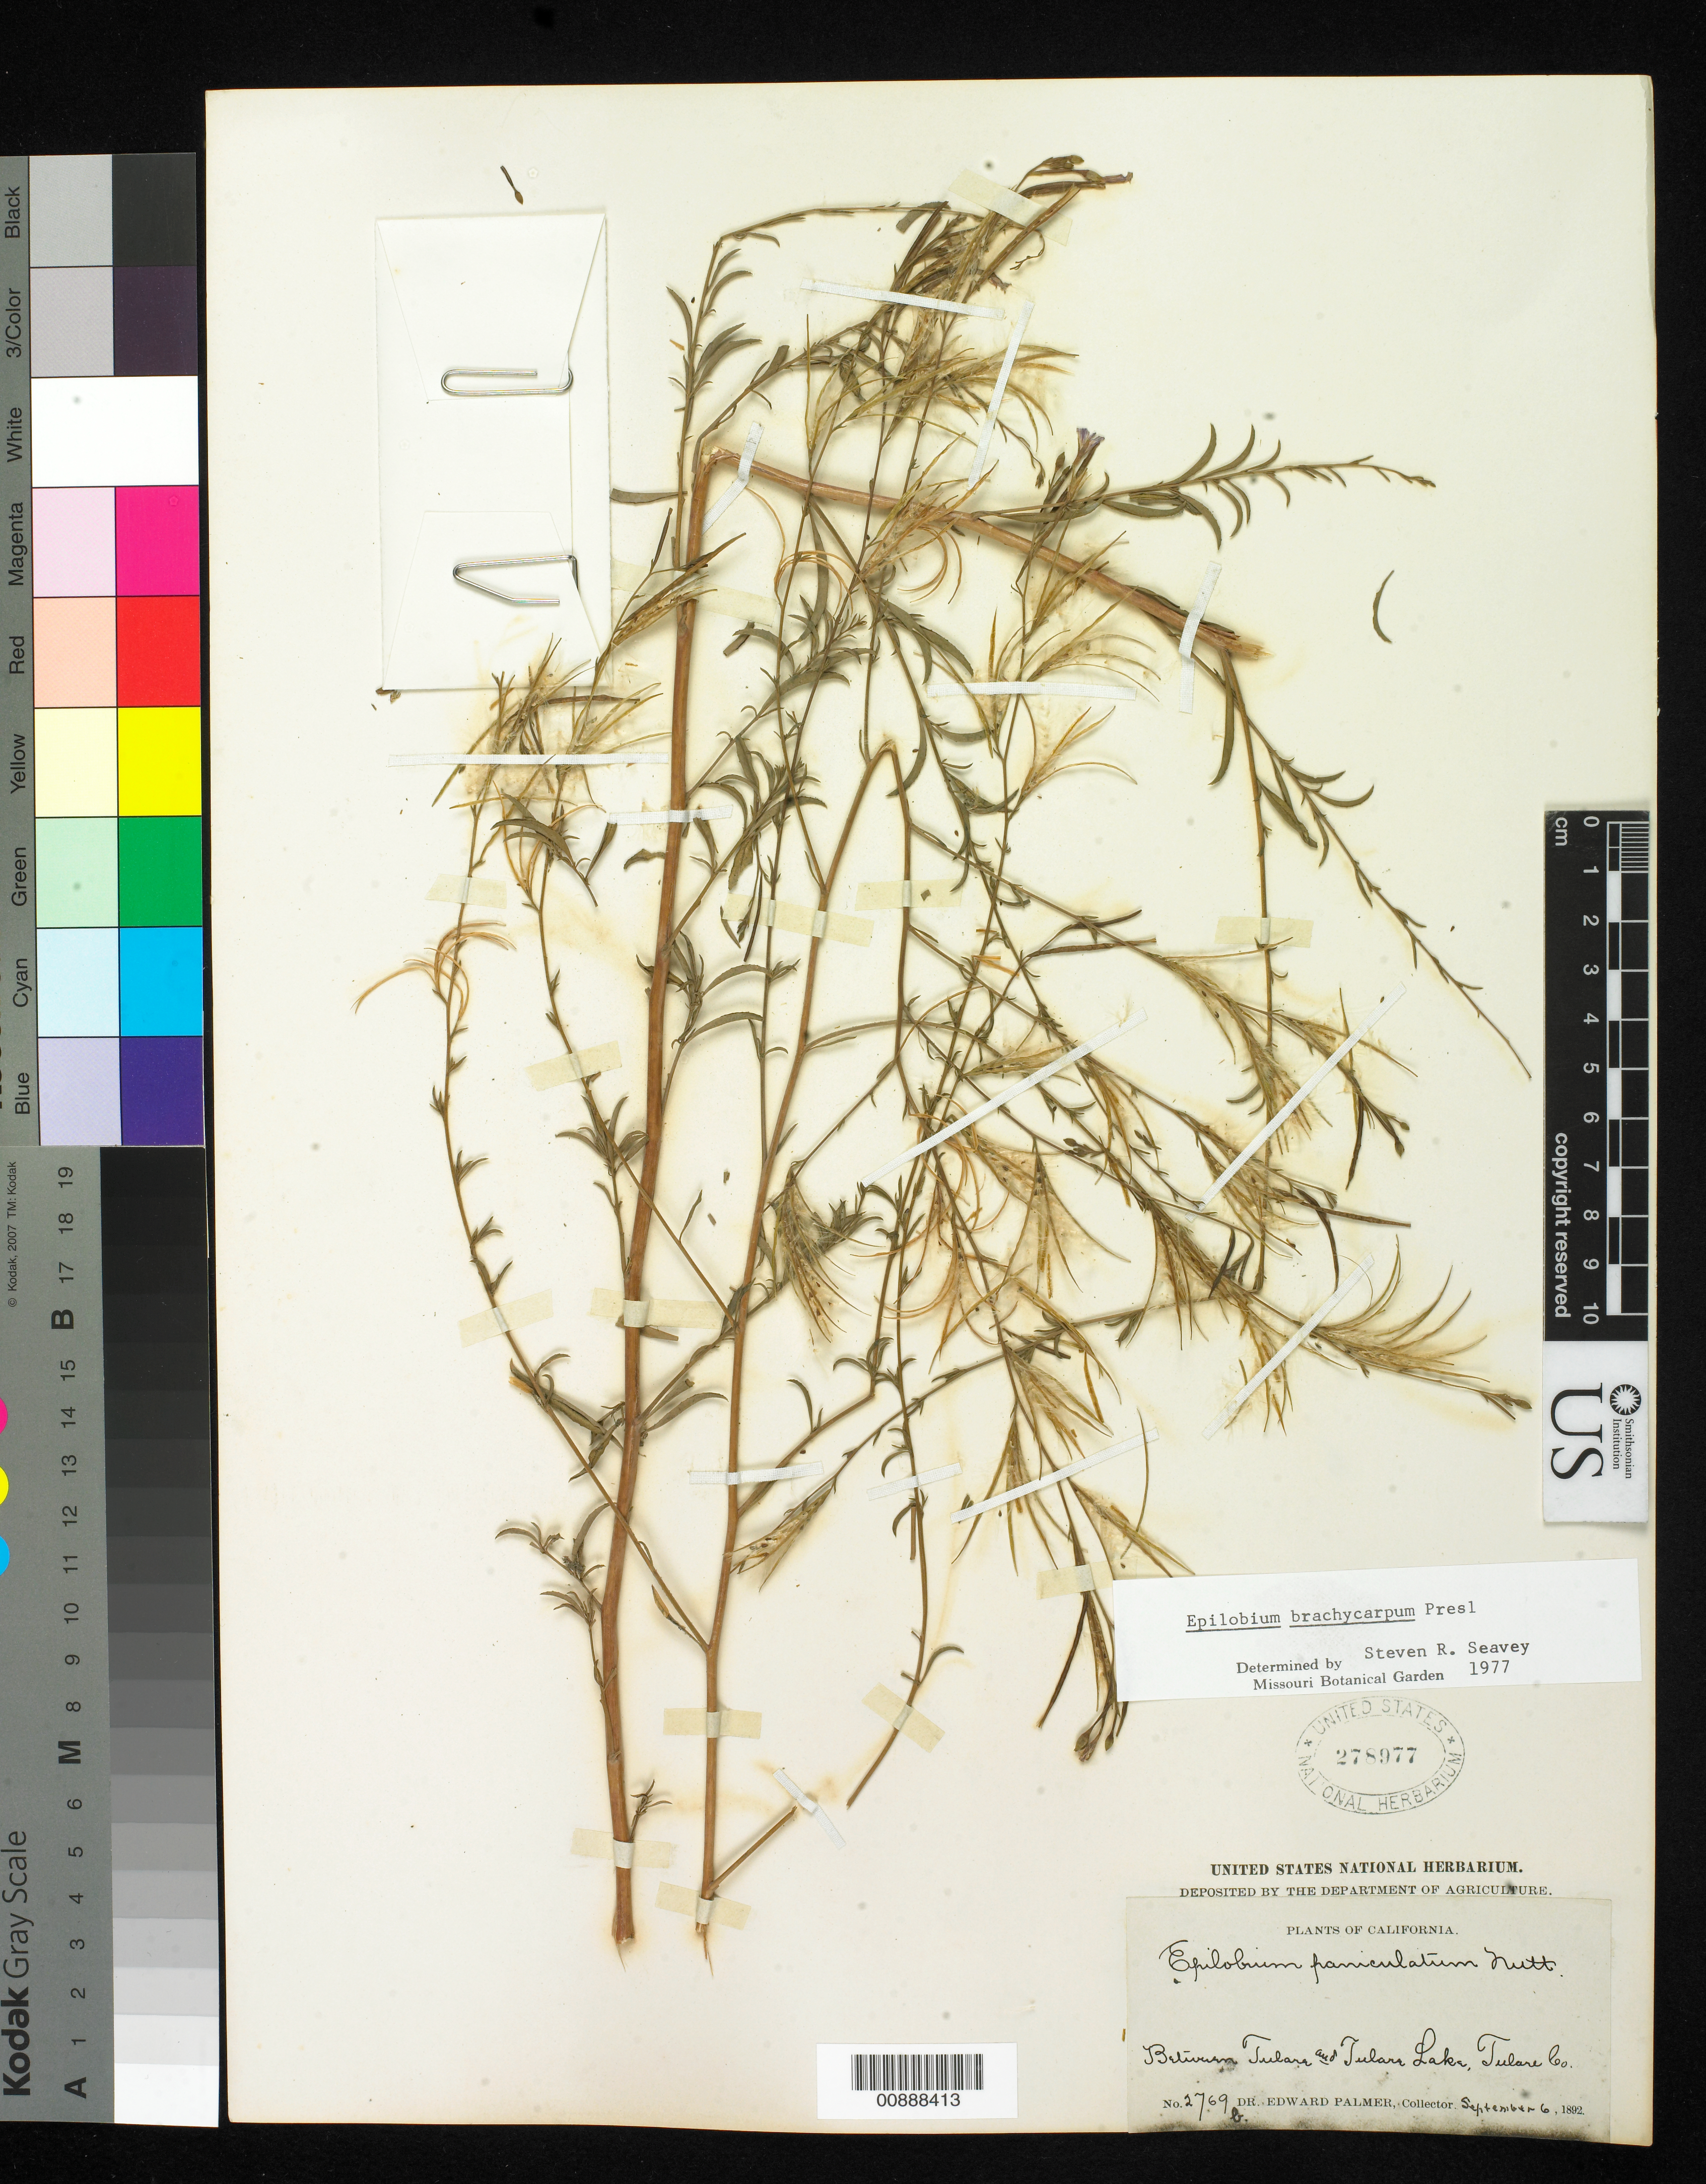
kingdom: Plantae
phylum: Tracheophyta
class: Magnoliopsida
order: Myrtales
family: Onagraceae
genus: Epilobium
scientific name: Epilobium brachycarpum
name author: C. Presl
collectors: E. Palmer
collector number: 2769 b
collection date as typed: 06 Sep 1892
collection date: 1892-09-06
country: United States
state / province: California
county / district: Tulare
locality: Between Tulare and Tulare Lake, Tulare County, California.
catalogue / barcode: US 278977